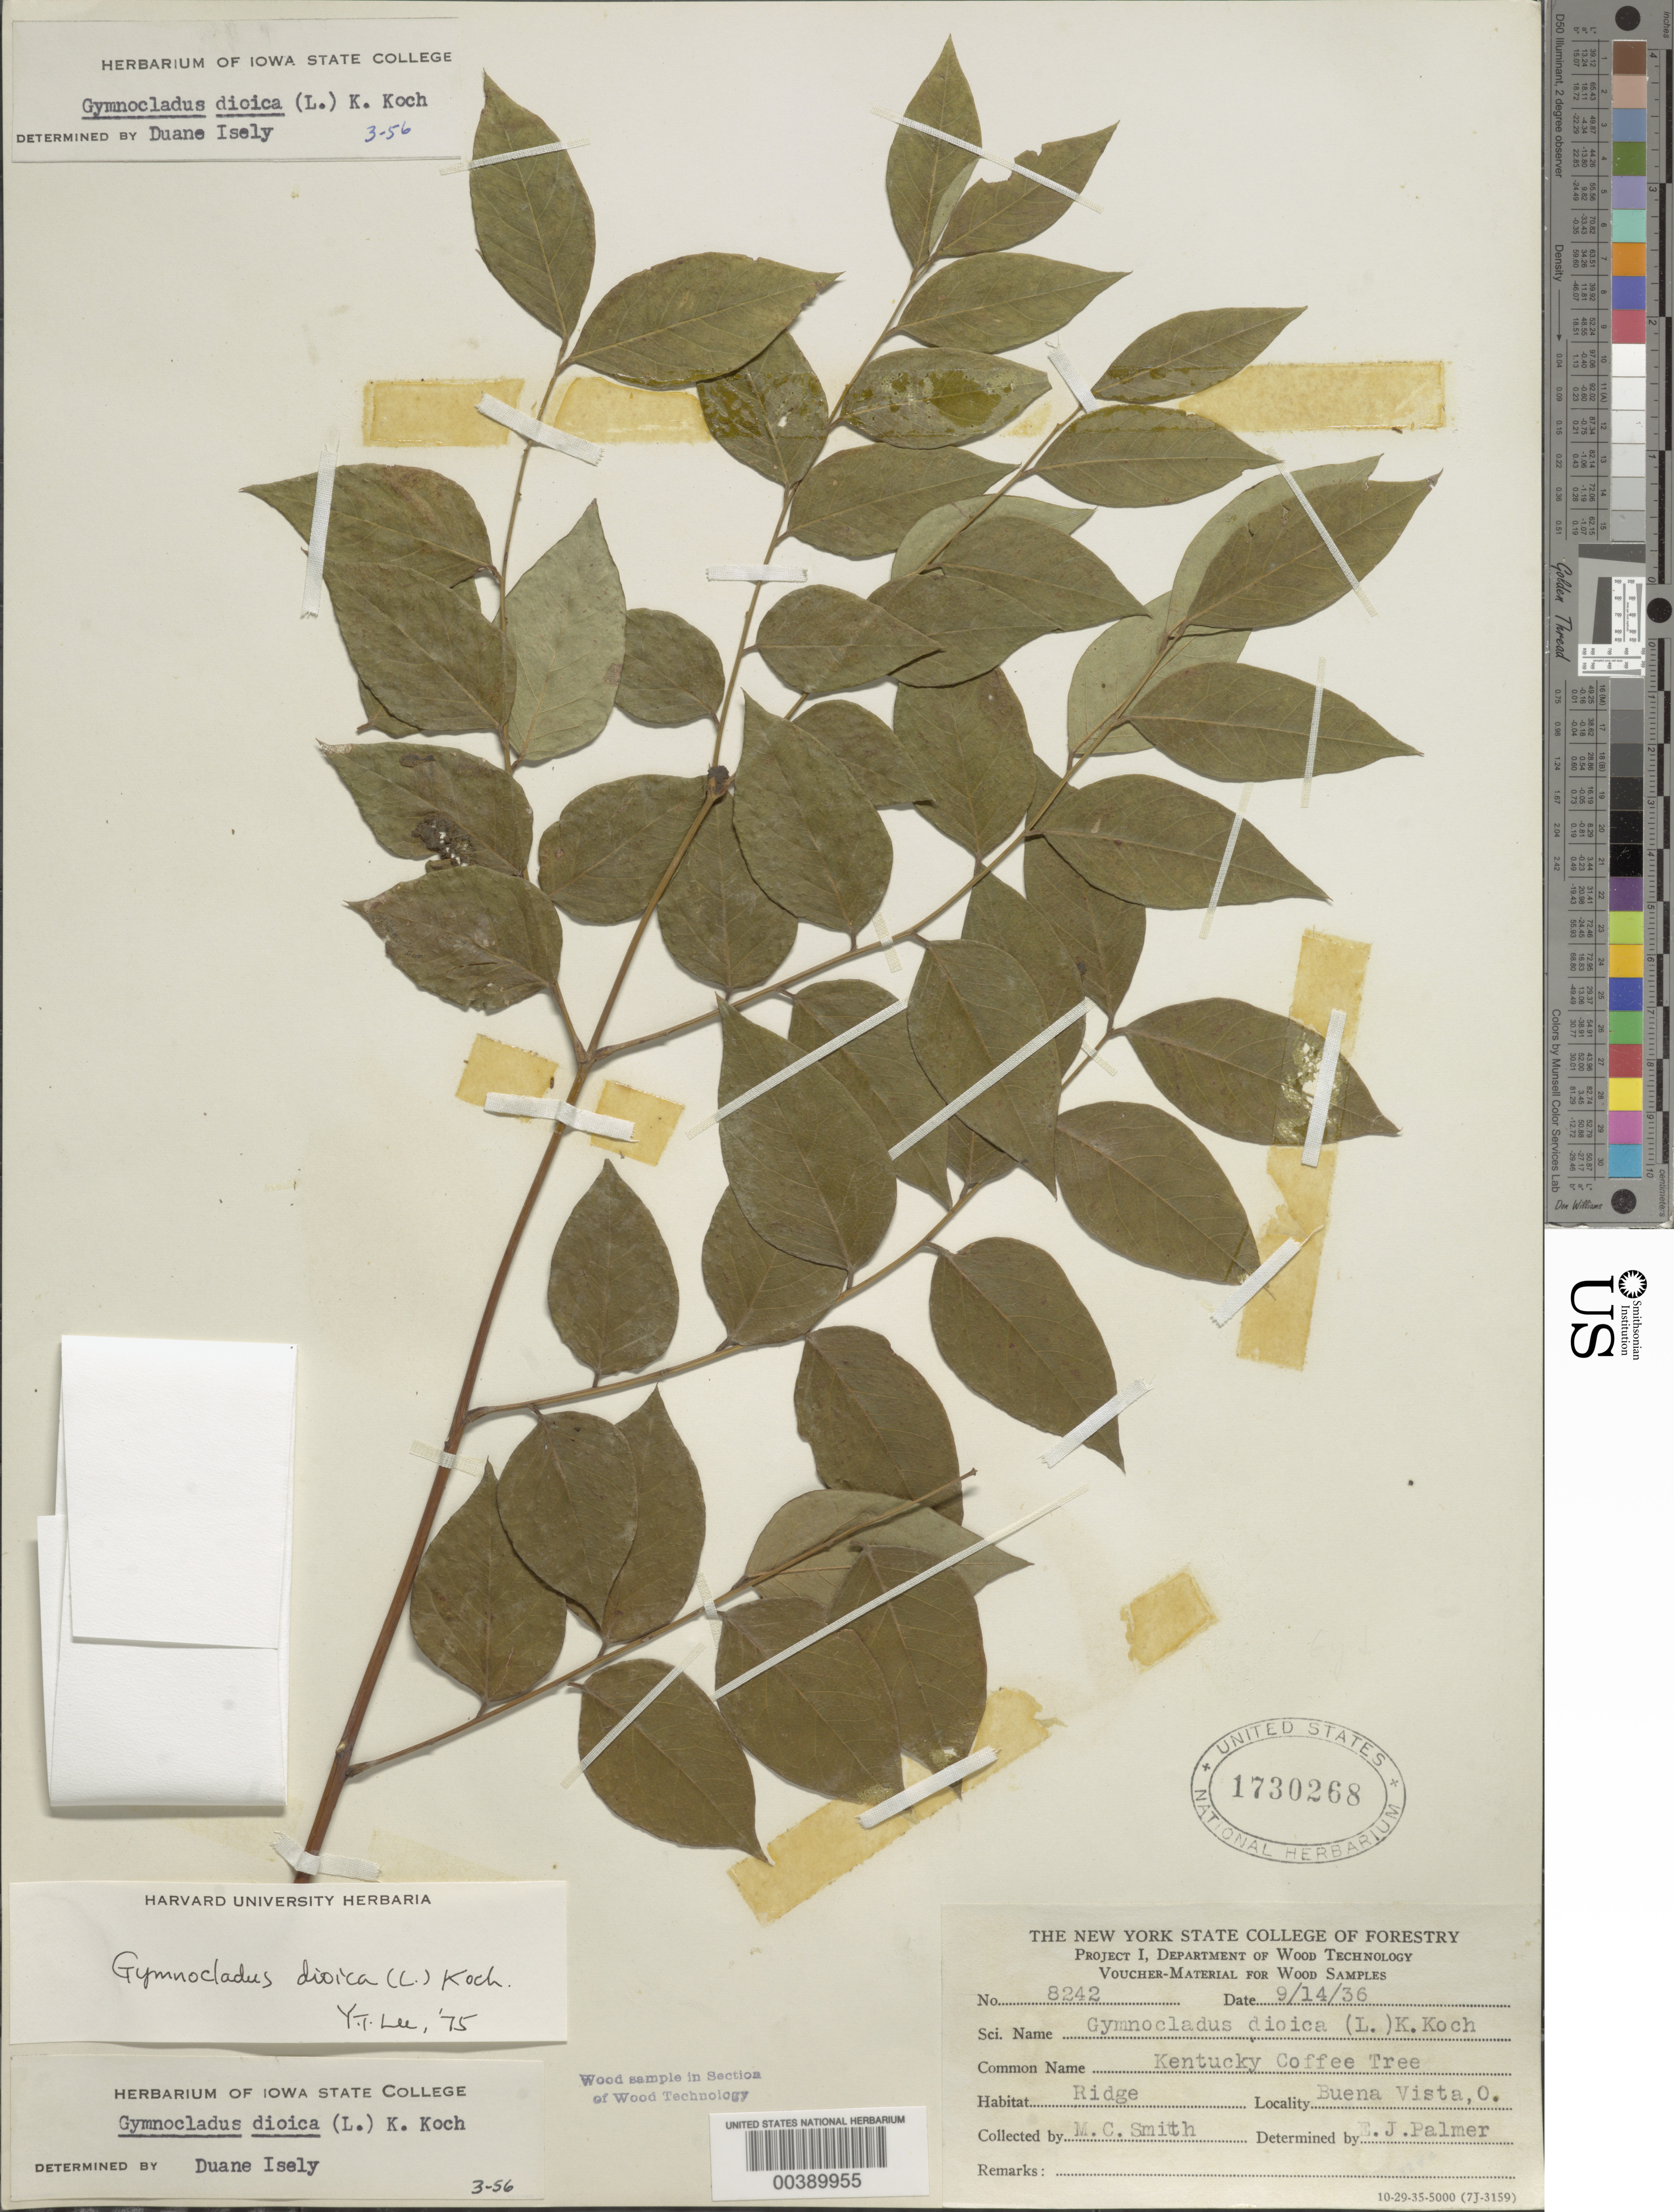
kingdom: Plantae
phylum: Tracheophyta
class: Magnoliopsida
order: Fabales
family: Fabaceae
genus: Gymnocladus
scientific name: Gymnocladus dioicus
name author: (L.) K. Koch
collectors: M. Smith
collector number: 8242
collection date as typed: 14 Sep 1936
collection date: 1936-09-14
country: United States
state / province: Ohio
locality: Buena vista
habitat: Ridge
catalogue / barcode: US 1730268